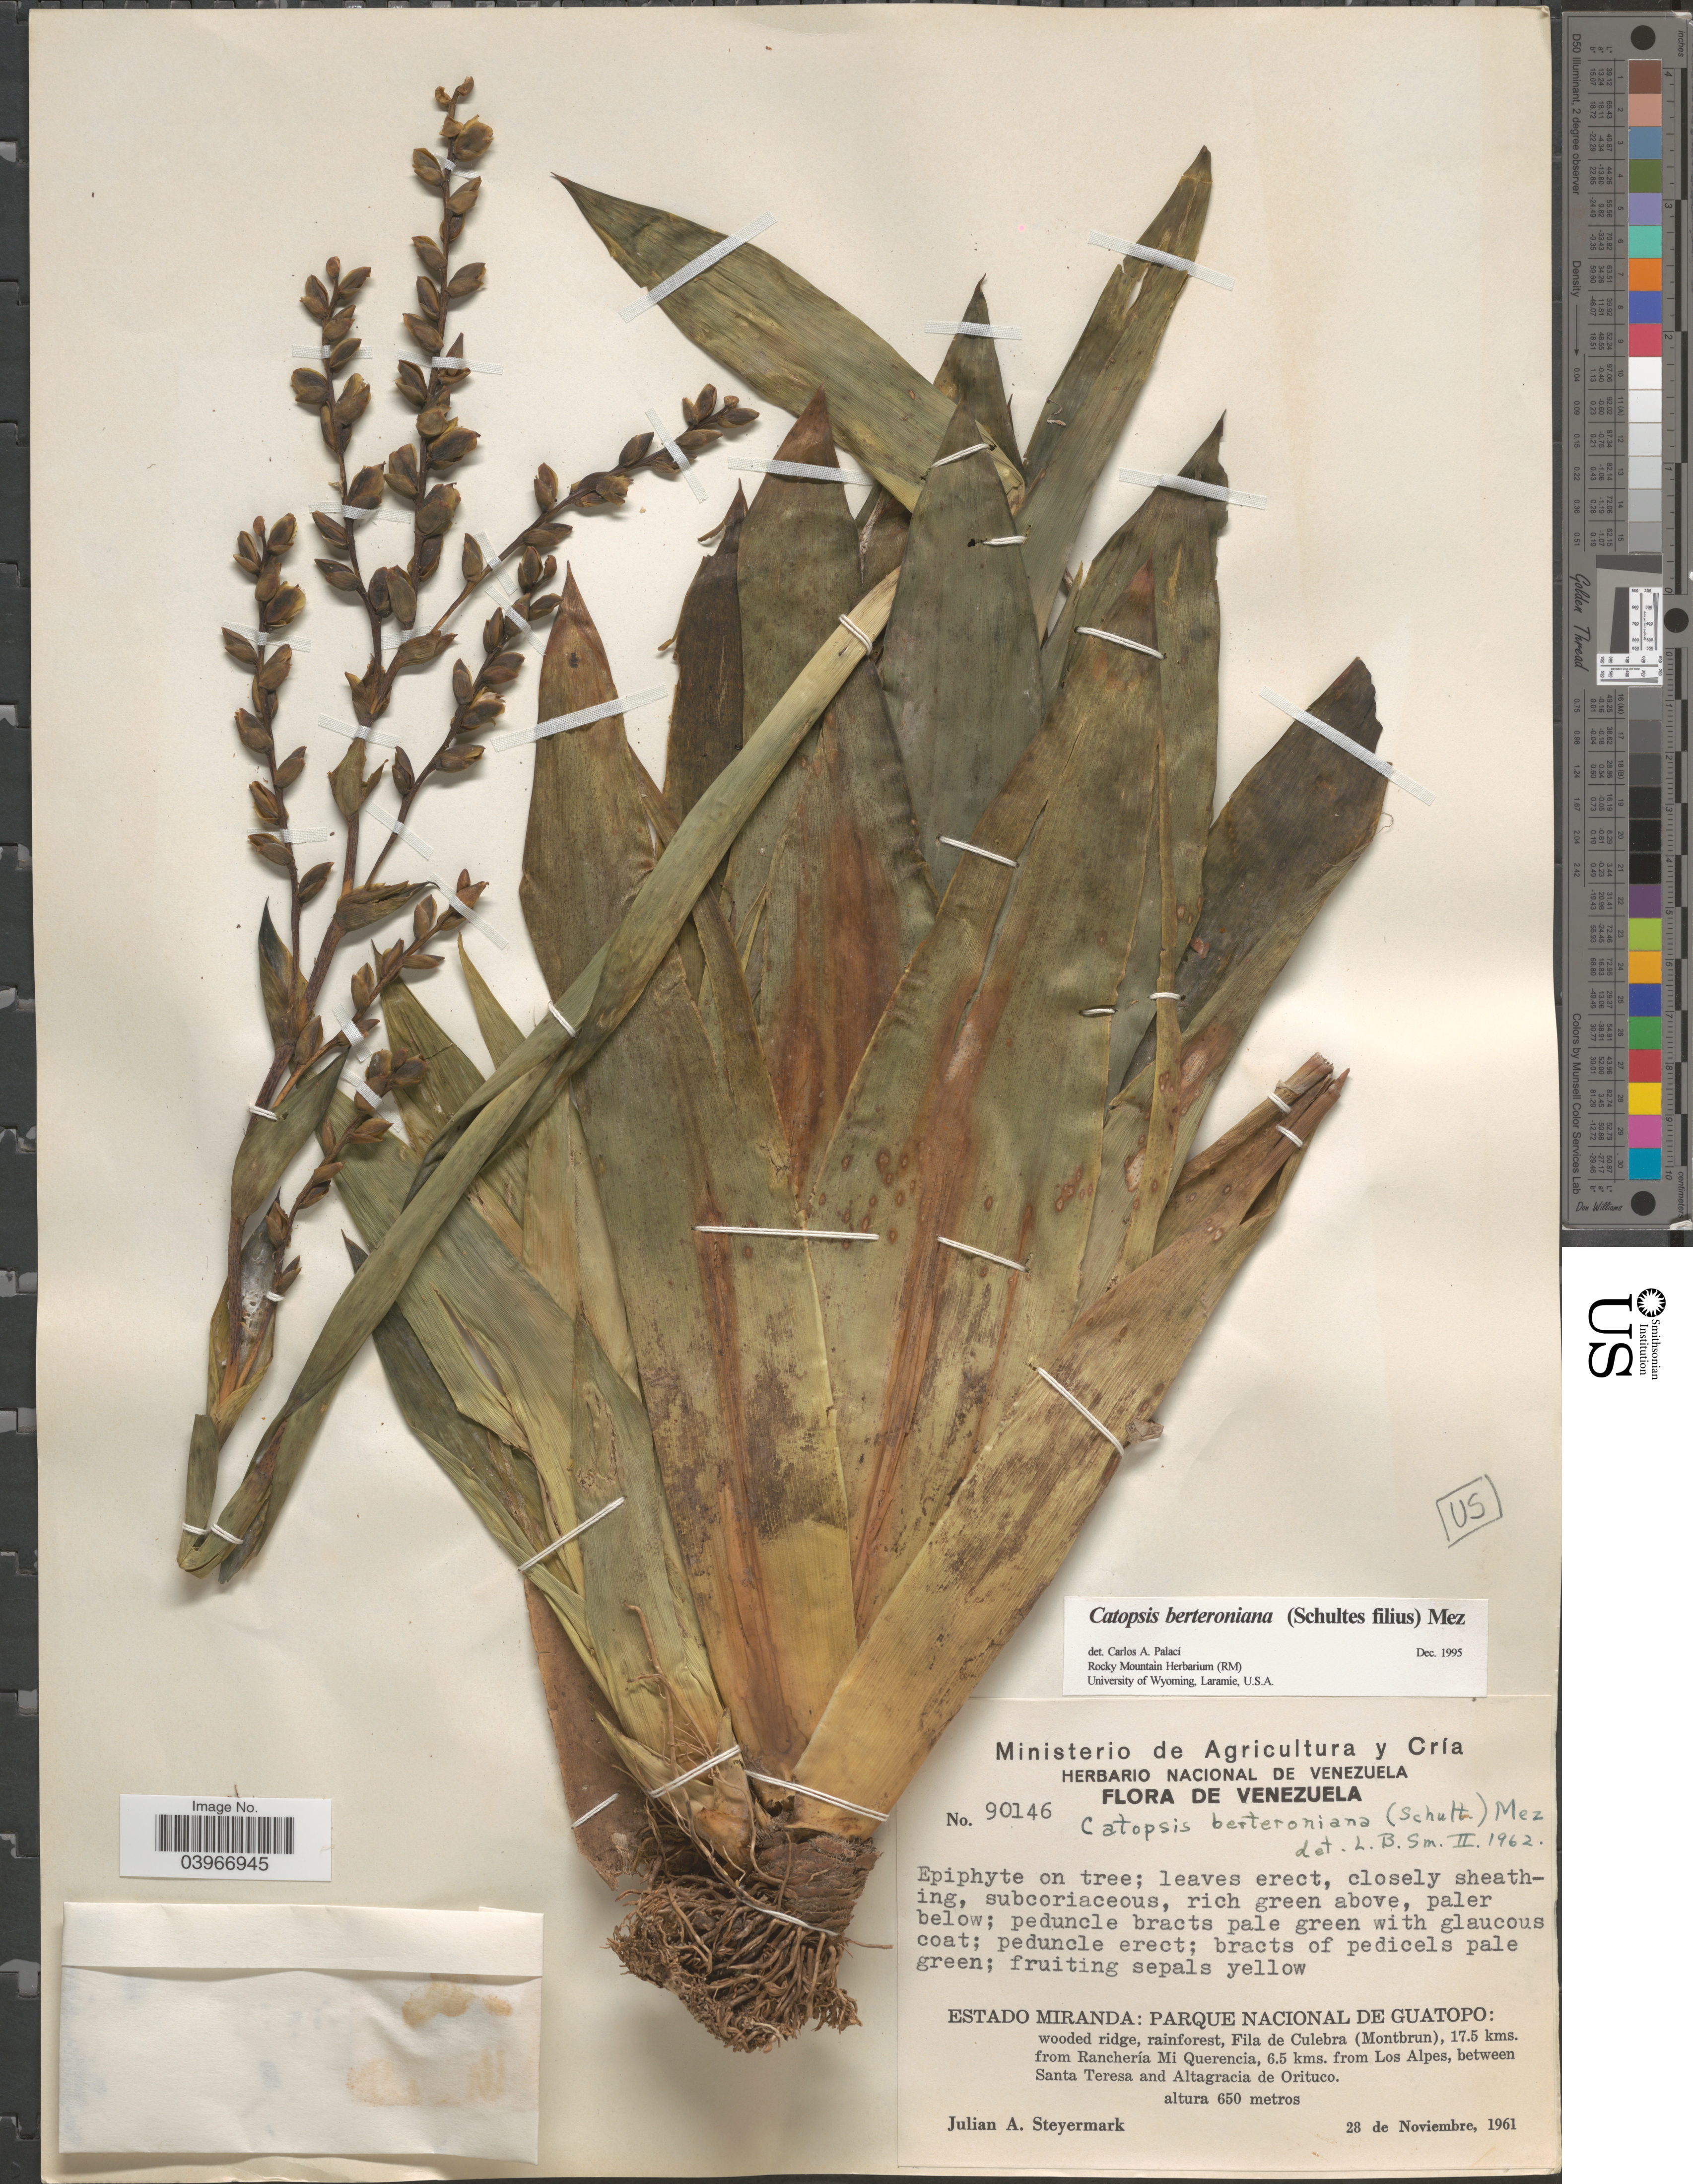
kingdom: Plantae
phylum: Tracheophyta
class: Liliopsida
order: Poales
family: Bromeliaceae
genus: Catopsis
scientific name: Catopsis berteroniana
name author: (Schult. & Schult. f.) Mez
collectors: J. Steyermark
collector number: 90146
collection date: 1961-11-28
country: Venezuela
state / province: Miranda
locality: Parque Nacional de Guatopo: wooded ridge, rainforest, Fila de Culebra (Montbrun), 17.5 kms. from Ranchería Mi Querencia, 6.5 kms. from Los Alpes, between Santa Teresa and Altagracia de Orituco.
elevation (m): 650